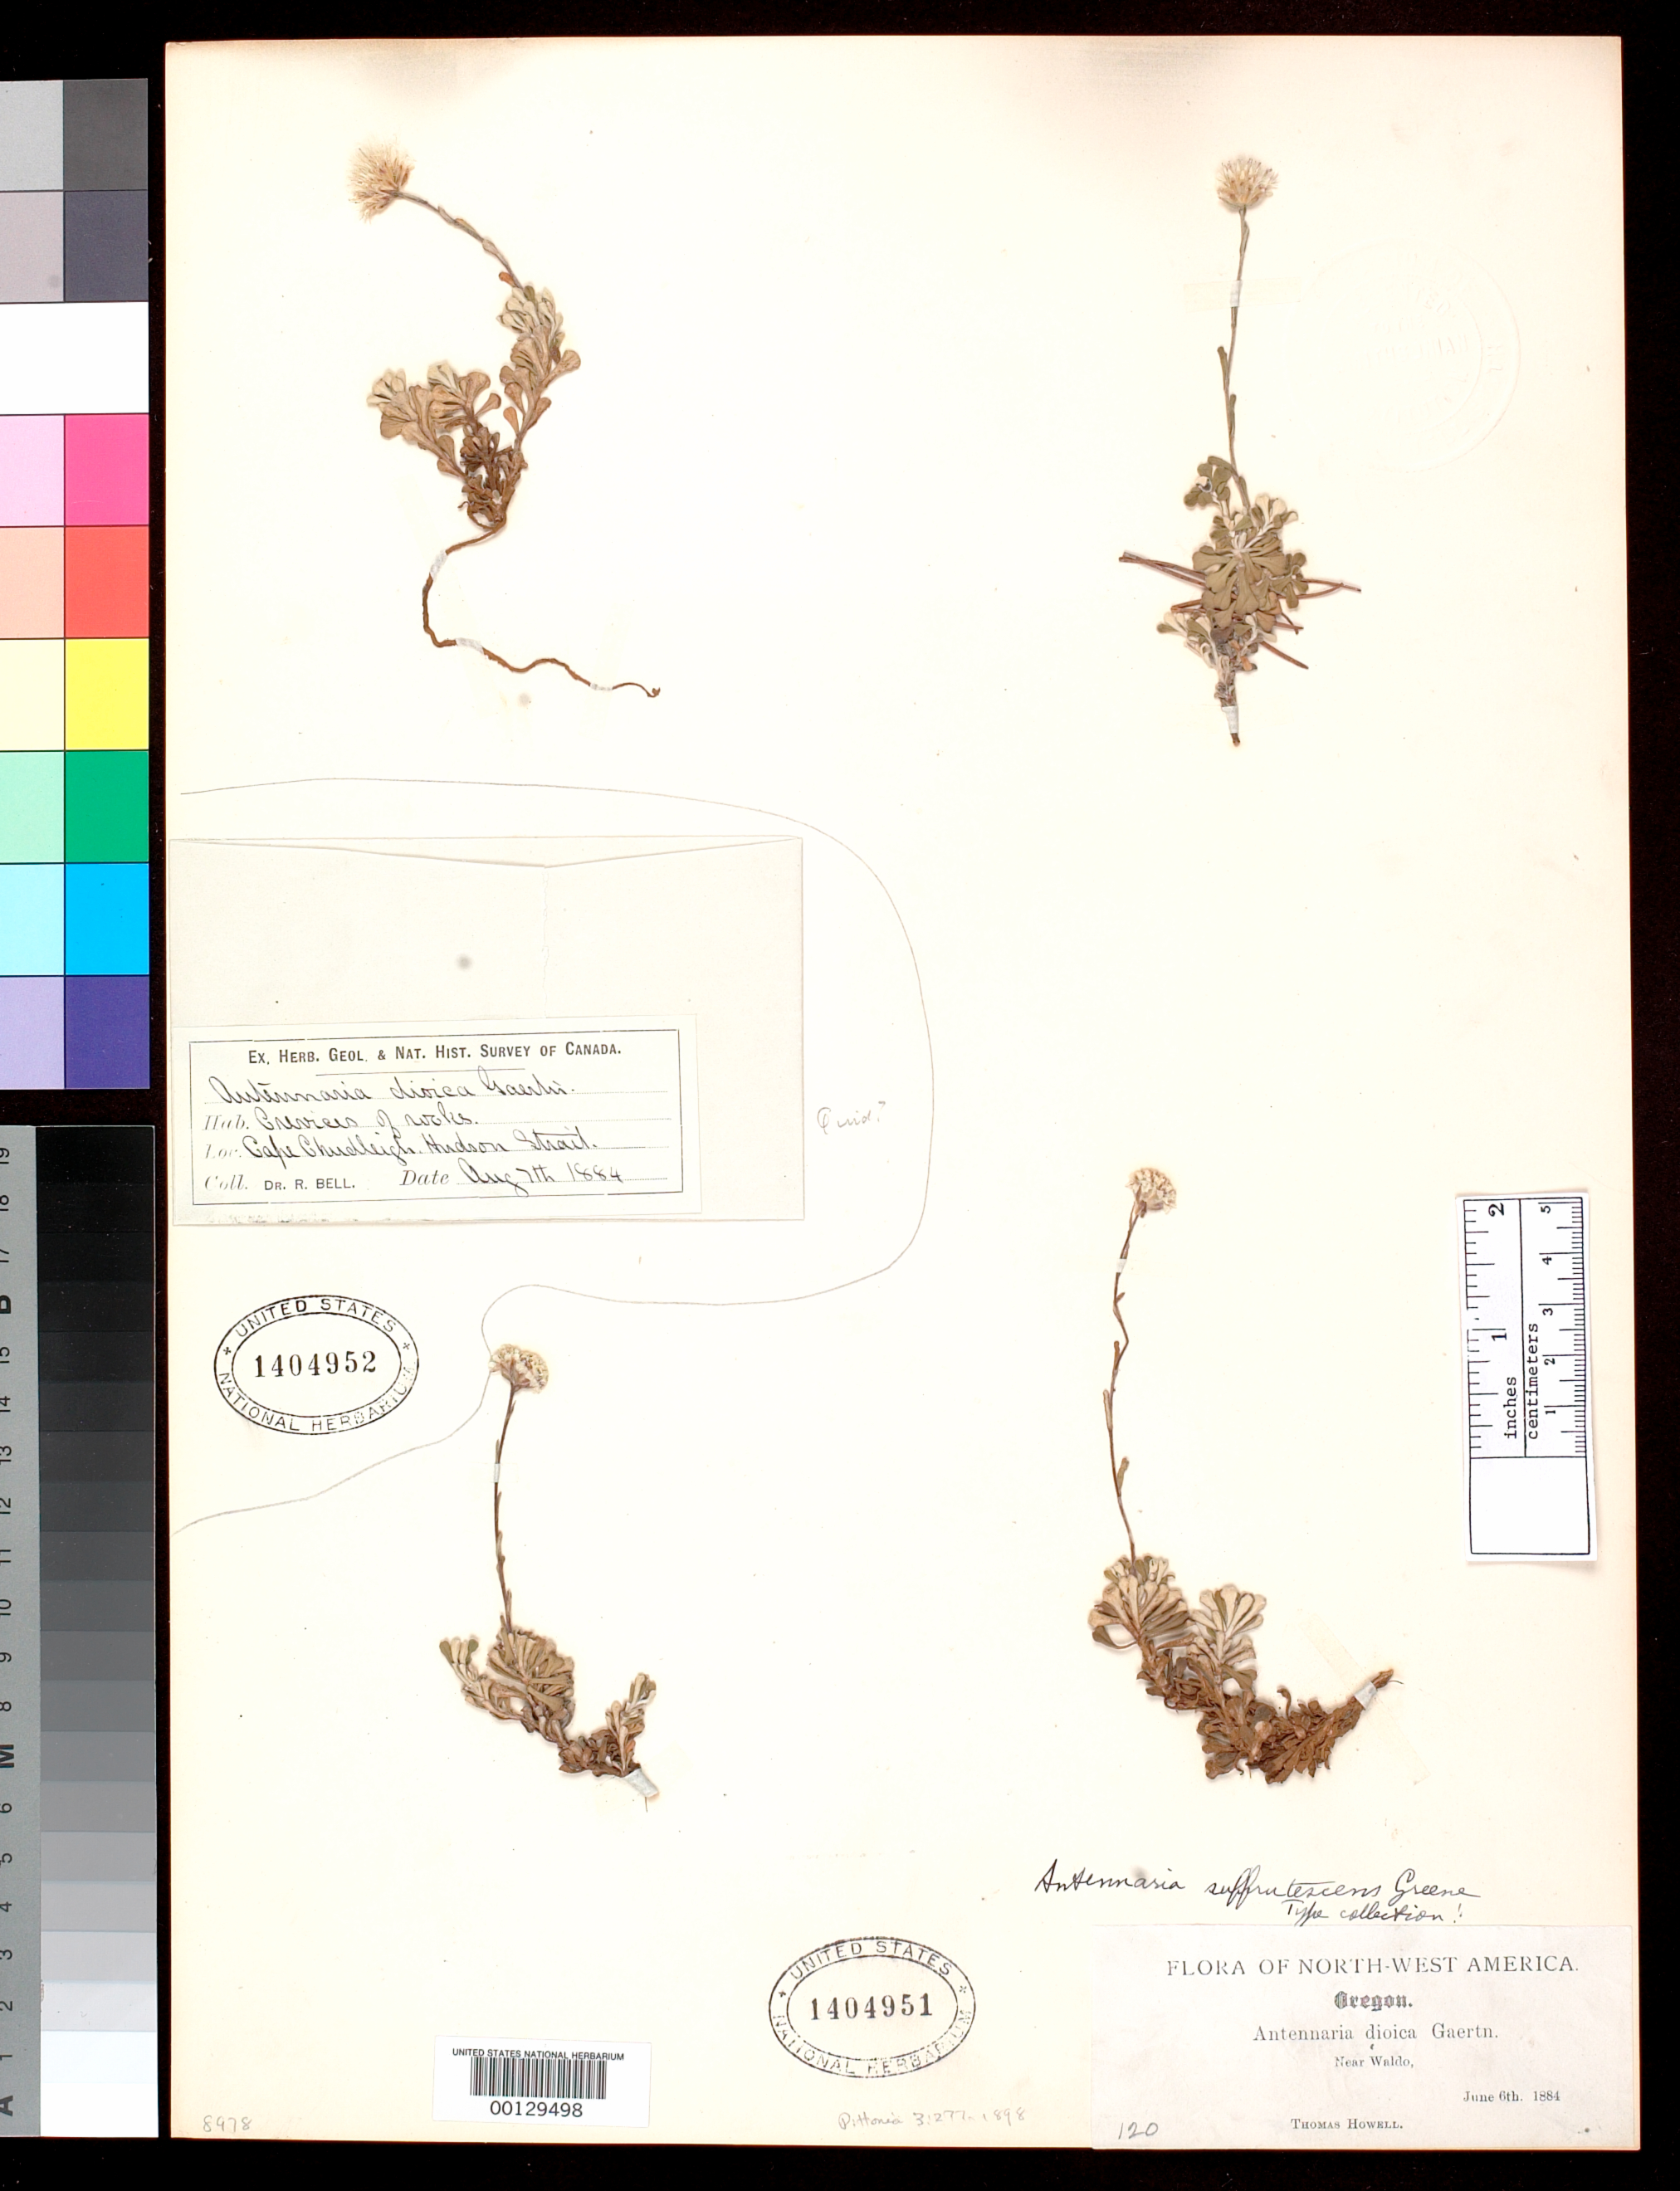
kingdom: Plantae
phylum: Tracheophyta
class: Magnoliopsida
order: Asterales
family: Asteraceae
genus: Antennaria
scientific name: Antennaria suffrutescens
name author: Greene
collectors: T. J. Howell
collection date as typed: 06 Jun 1884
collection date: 1884-06-06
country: United States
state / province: Oregon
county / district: Josephine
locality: Near Waldo.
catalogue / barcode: US 1404951